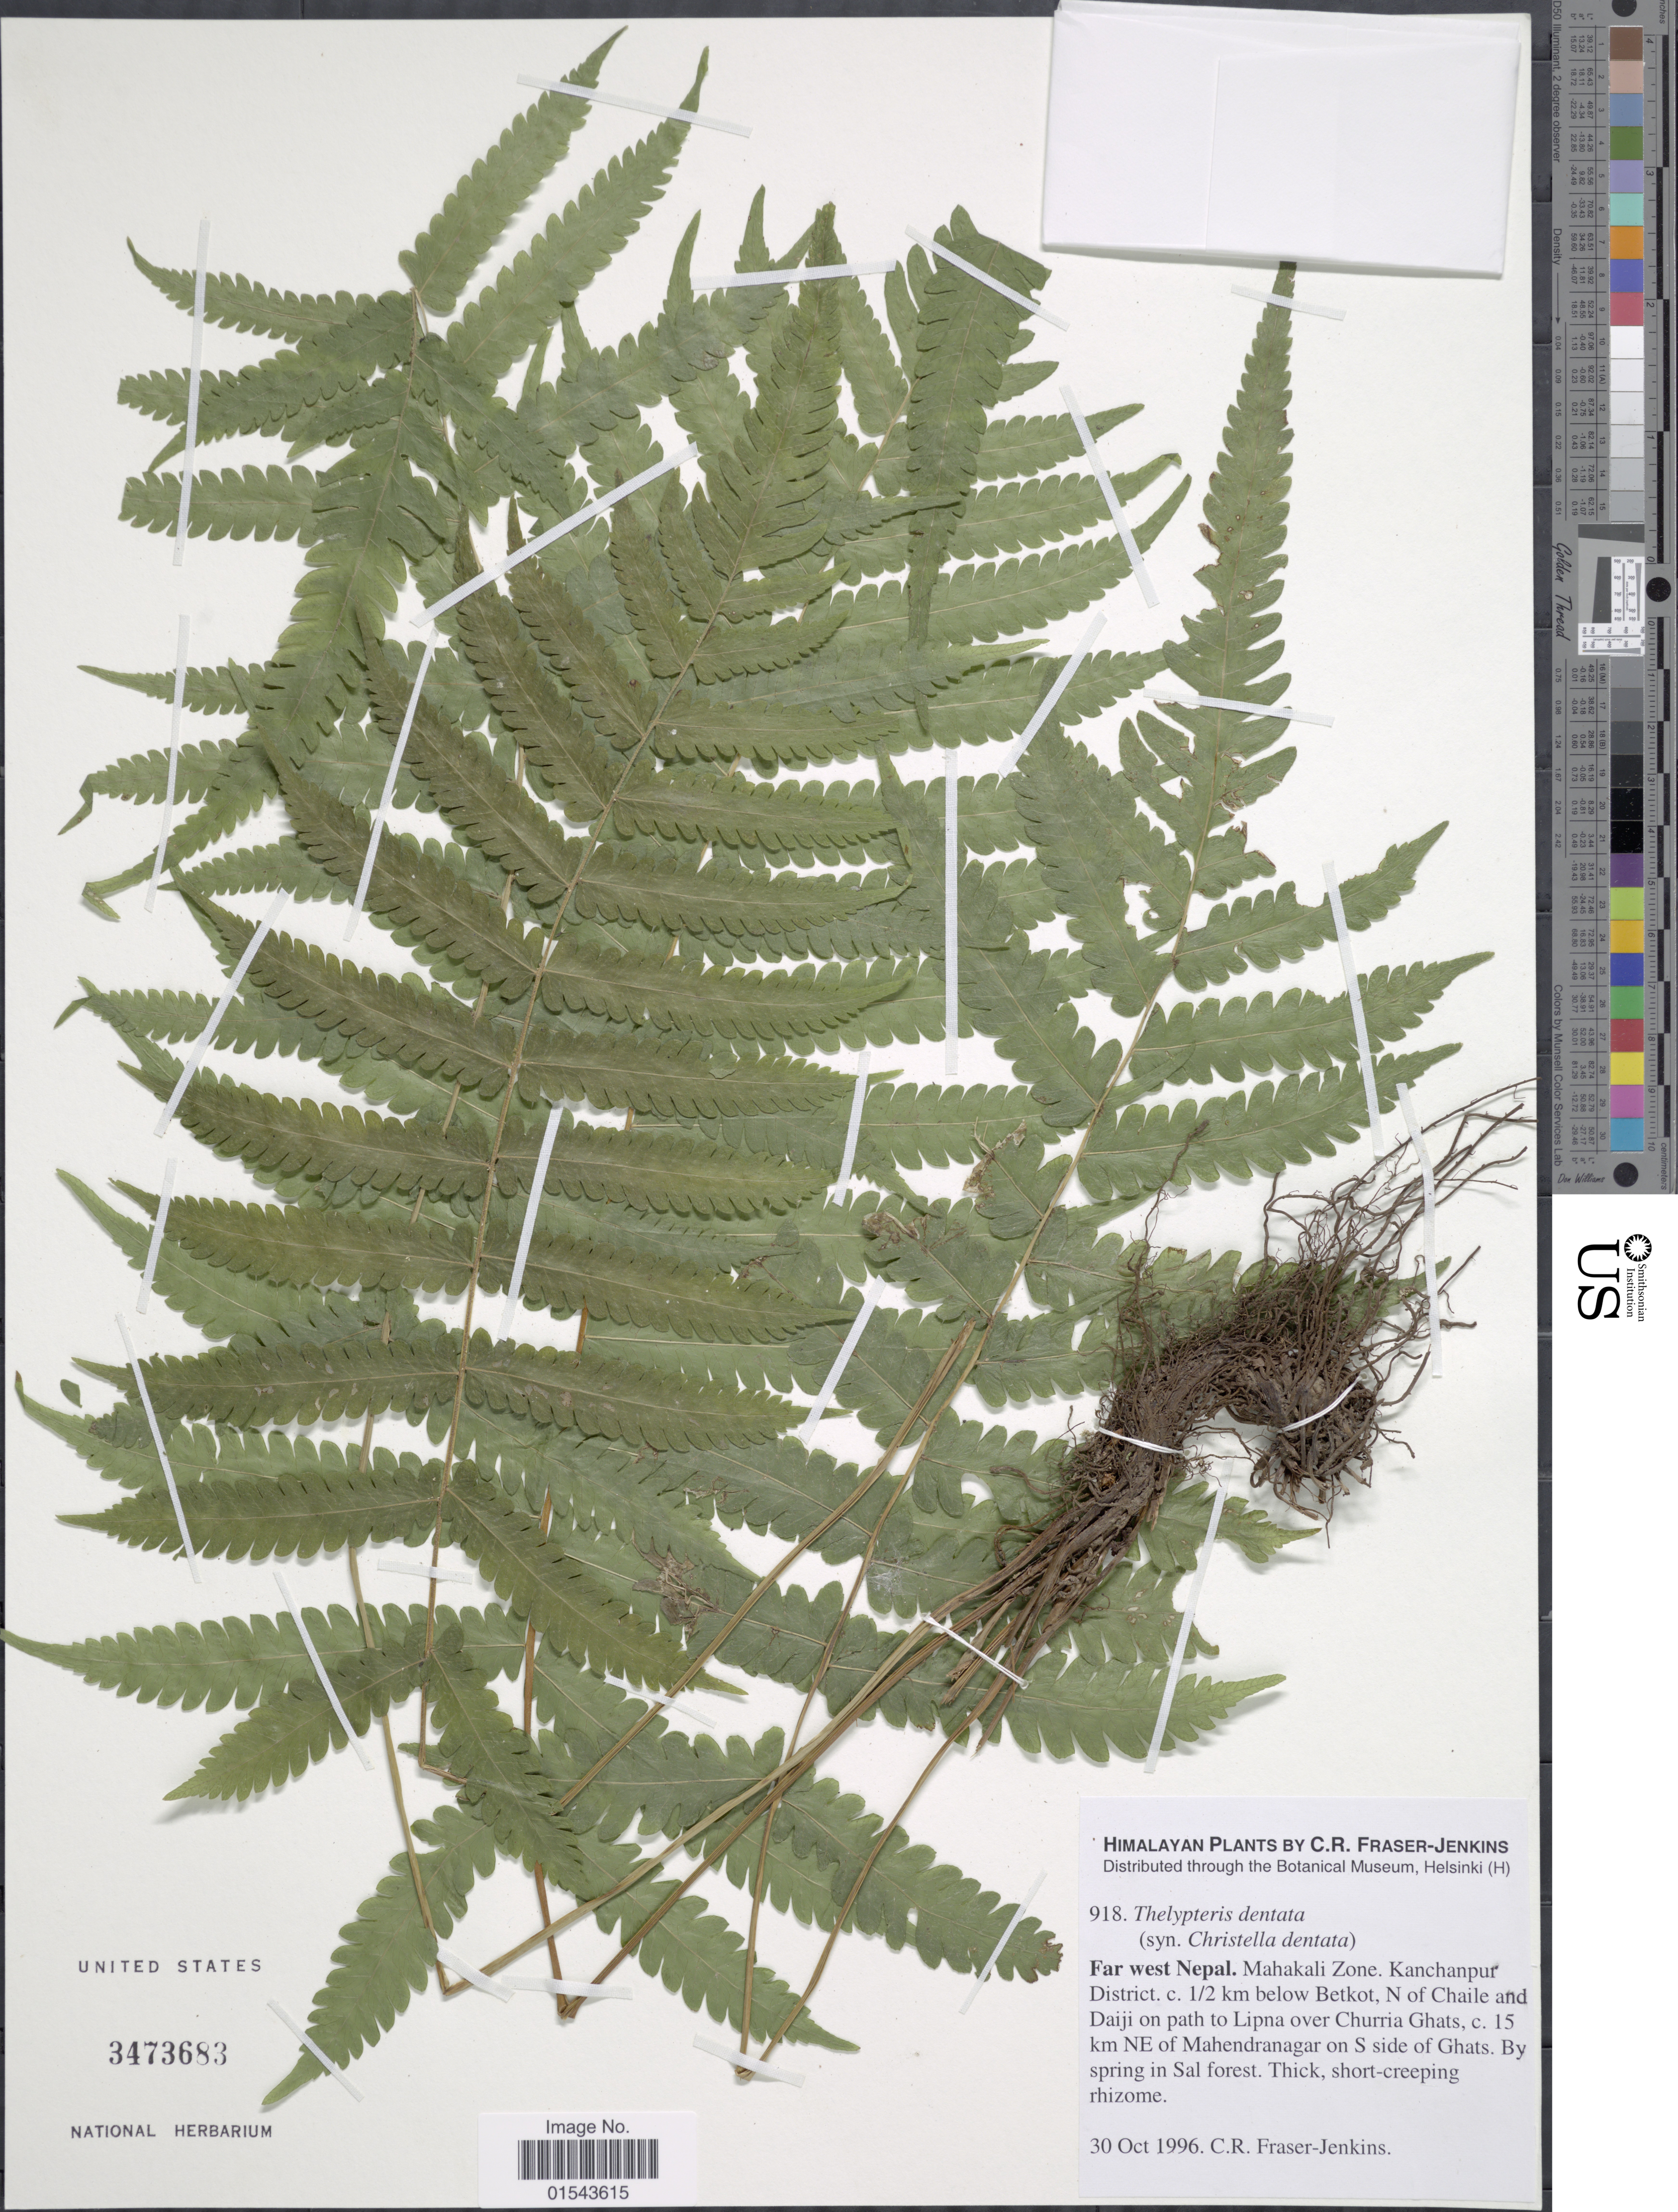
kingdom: Plantae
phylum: Tracheophyta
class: Polypodiopsida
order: Polypodiales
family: Thelypteridaceae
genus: Christella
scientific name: Christella dentata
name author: (Forssk.) Brownsey & Jermy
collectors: C. R. Fraser-Jenkins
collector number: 918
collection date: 1996-10-30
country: Nepal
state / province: Mahakali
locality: Far west Nepal. Mahakali Zone. Kanchanpur District. 1/2 km below Betkot, N of Chaile and Daiji on path to Lipna over Churria Ghats, 15 km NE of Mahendranagar on S of side of Ghats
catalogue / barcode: US 3473683